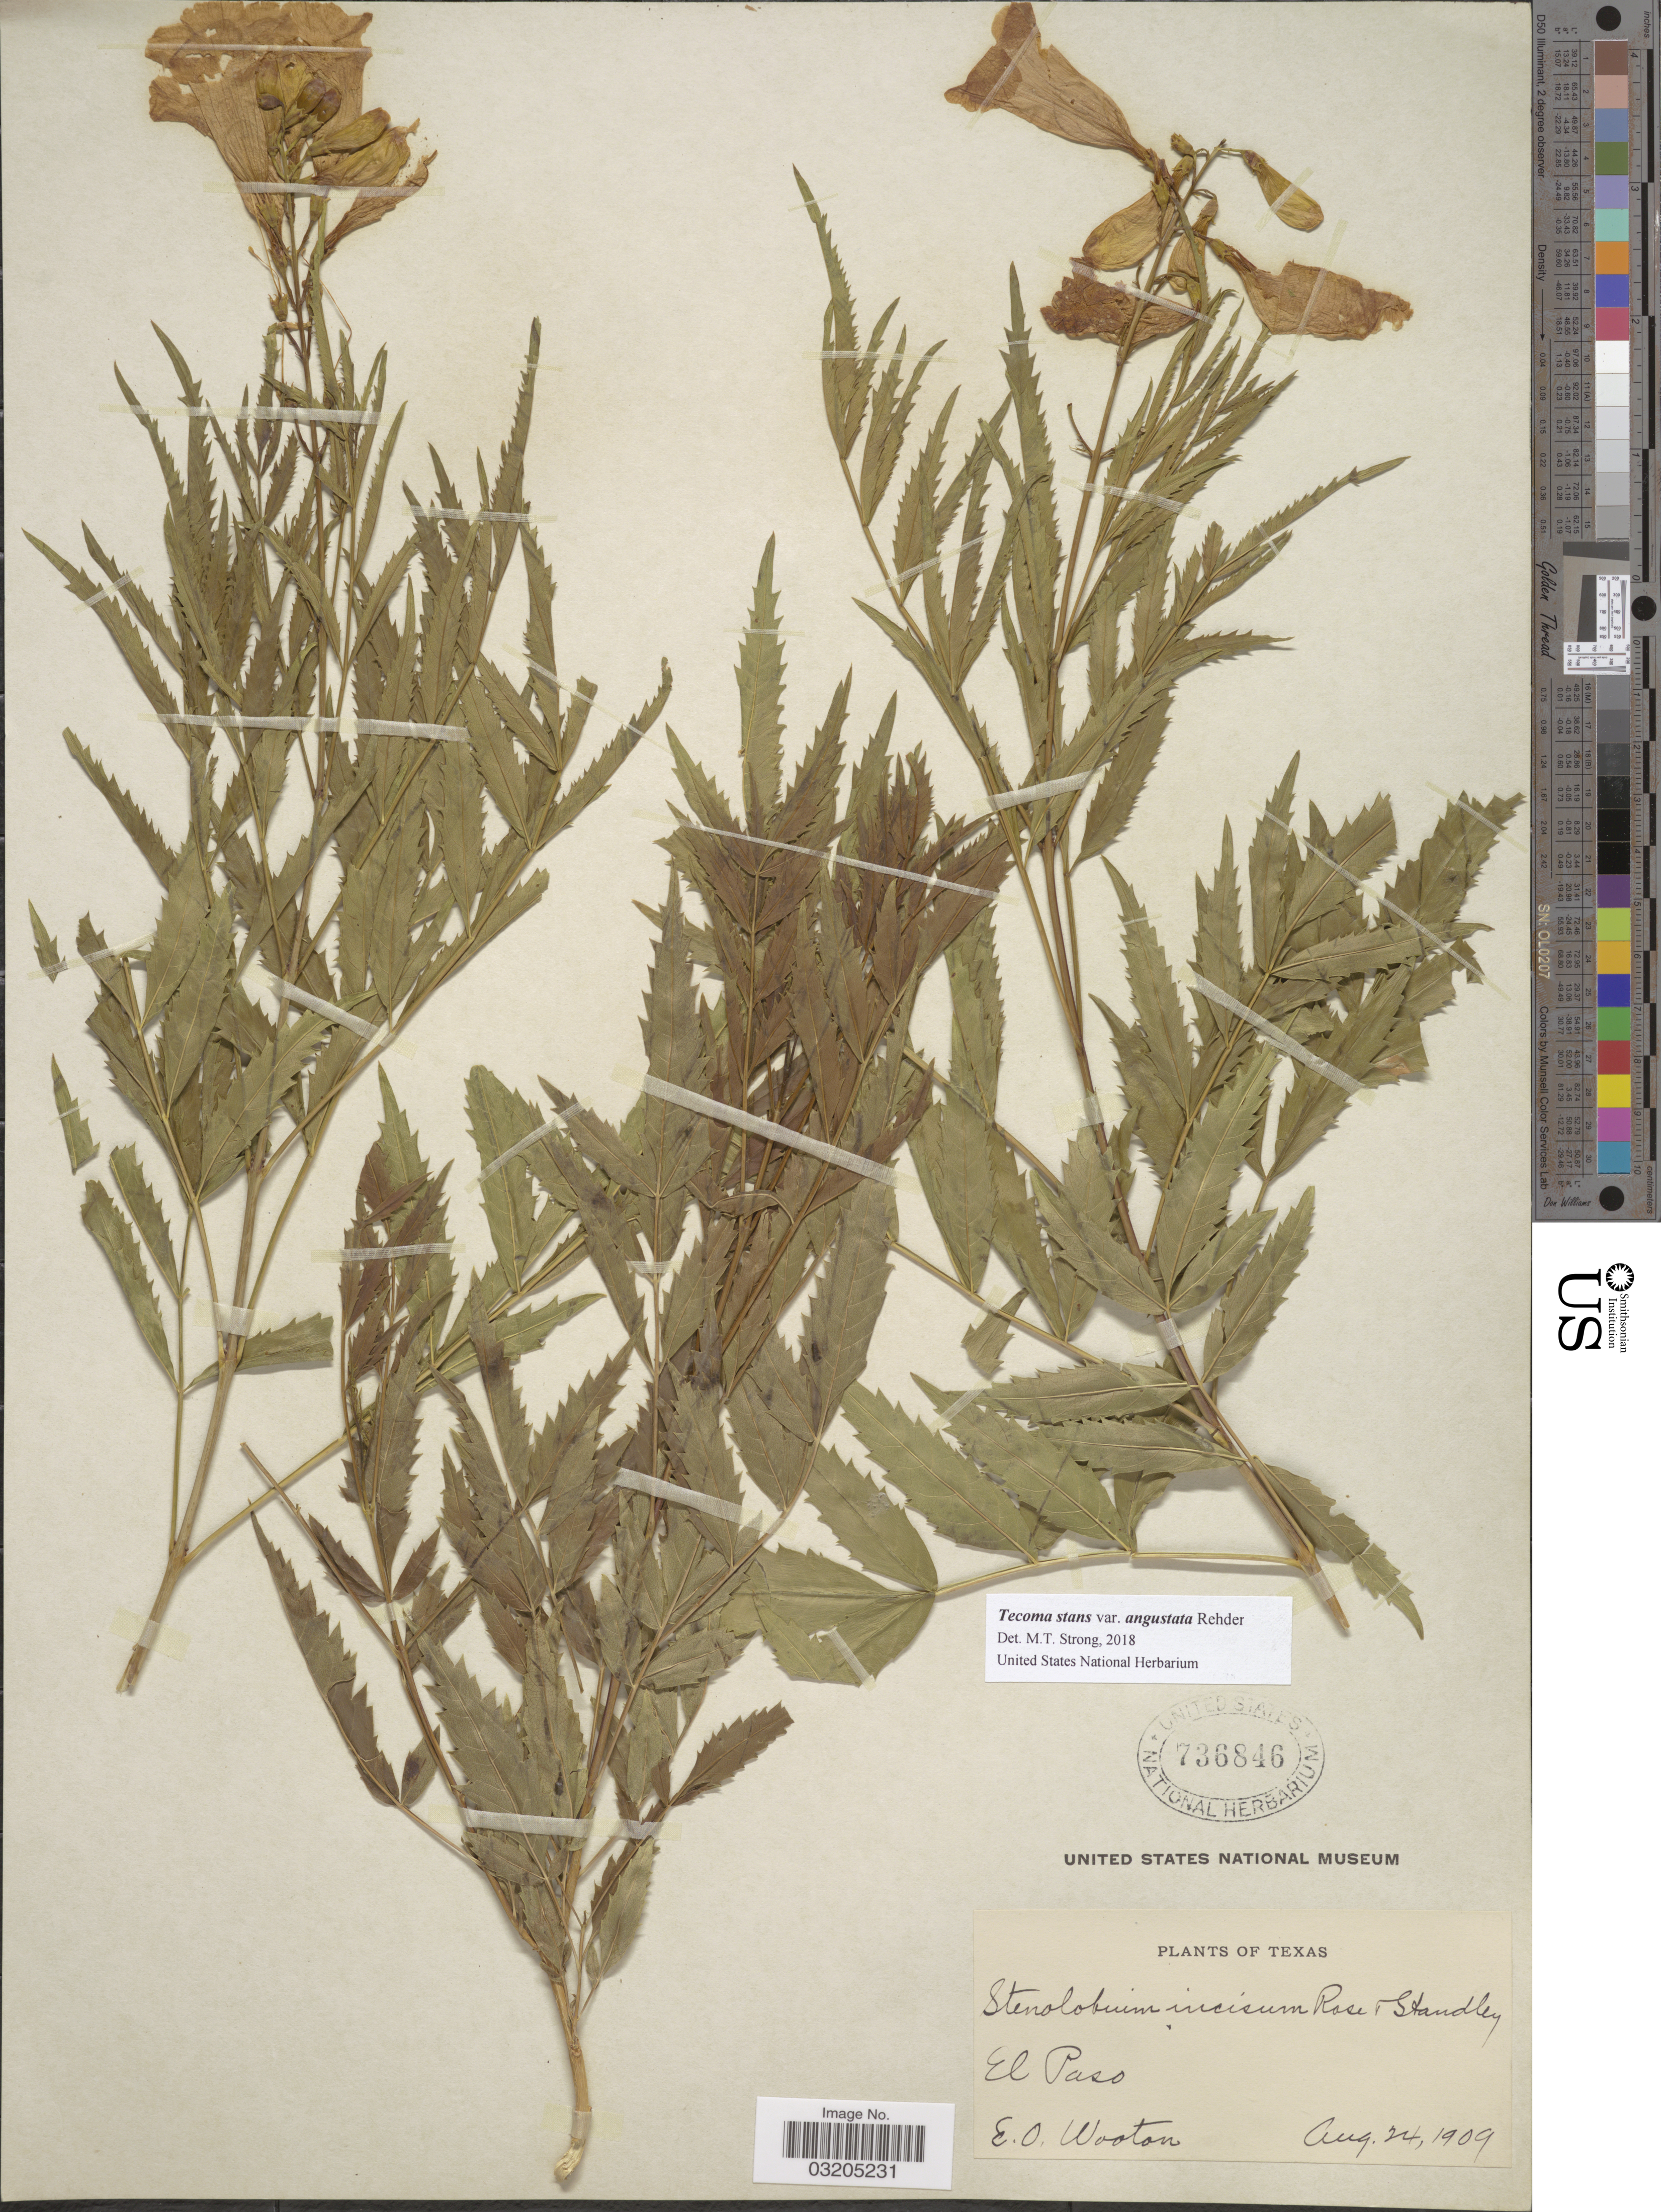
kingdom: Plantae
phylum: Tracheophyta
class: Magnoliopsida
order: Lamiales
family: Bignoniaceae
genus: Tecoma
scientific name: Tecoma stans var. angustata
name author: Rehder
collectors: E. O. Wooton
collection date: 1909-08-24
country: United States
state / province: Texas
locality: El Paso.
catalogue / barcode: US 736846